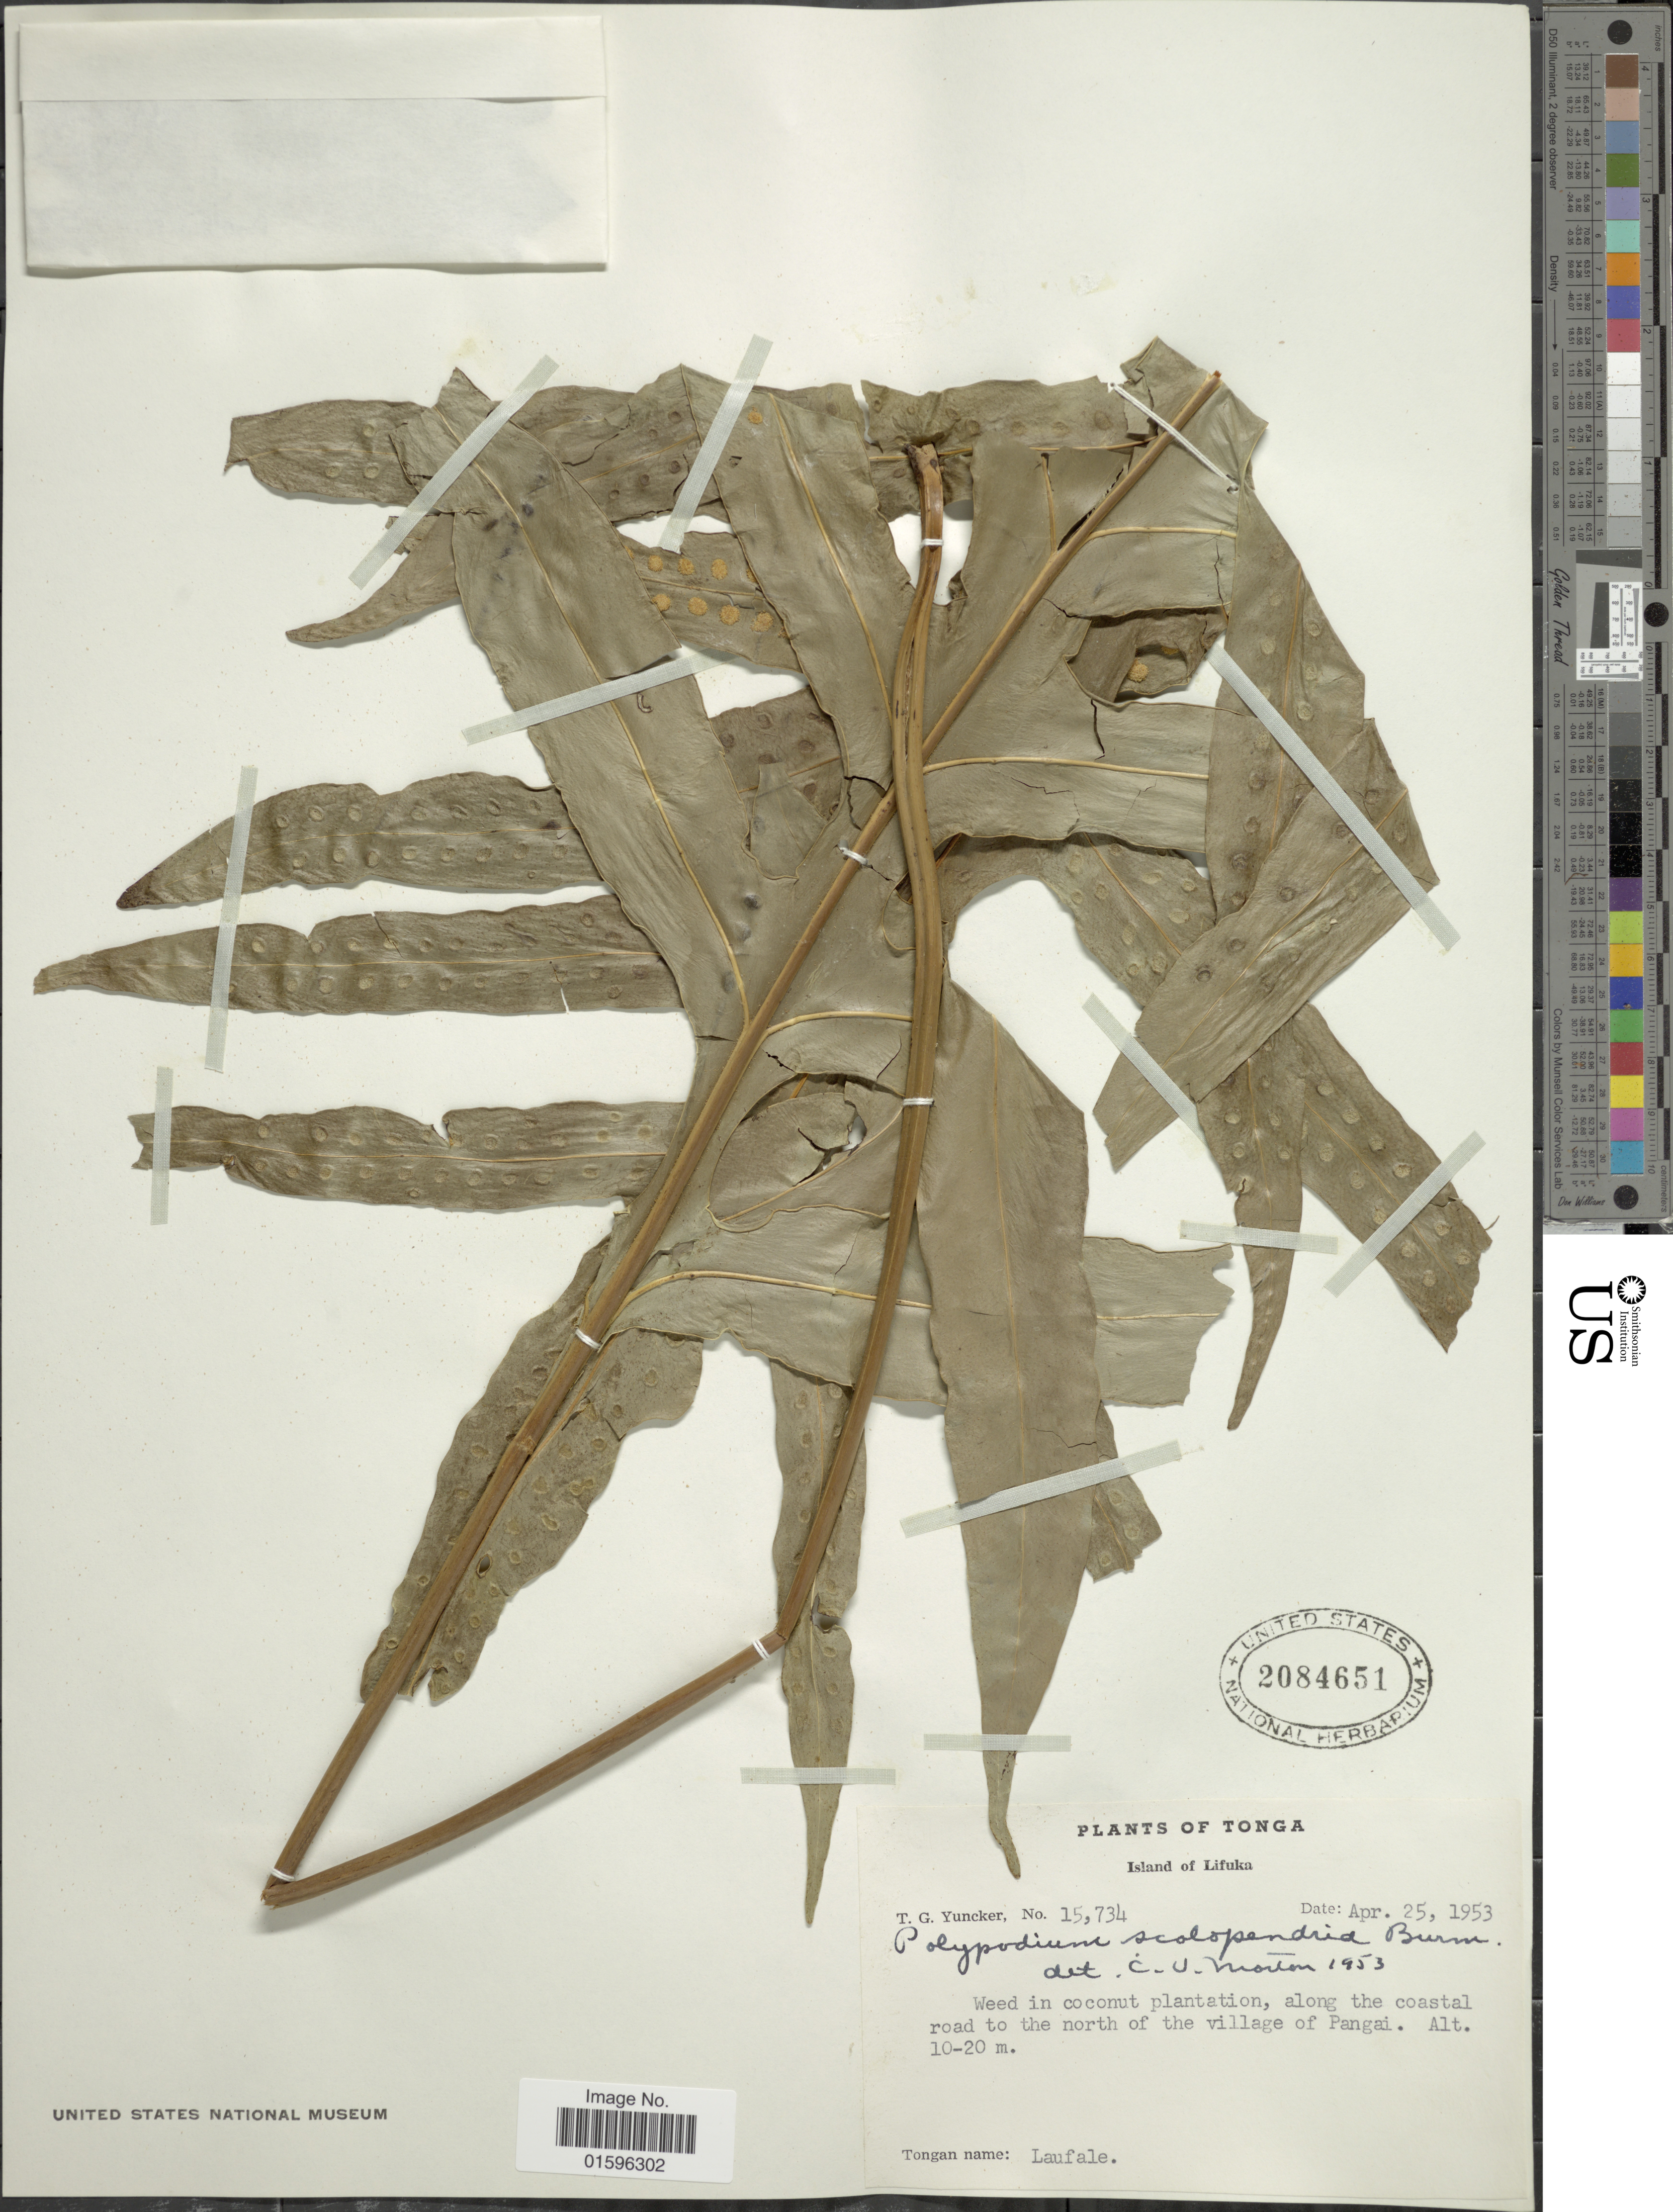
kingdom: Plantae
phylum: Tracheophyta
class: Polypodiopsida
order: Polypodiales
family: Polypodiaceae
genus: Polypodium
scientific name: Polypodium scolopendria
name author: Burm. f.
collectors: T. G. Yuncker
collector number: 15734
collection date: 1953-04-25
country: Tonga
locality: Tonga, Island of Lifuka, weed in coconut plantation, along the coastal road to the north of the village of Pangai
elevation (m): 10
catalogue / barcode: US 2084651